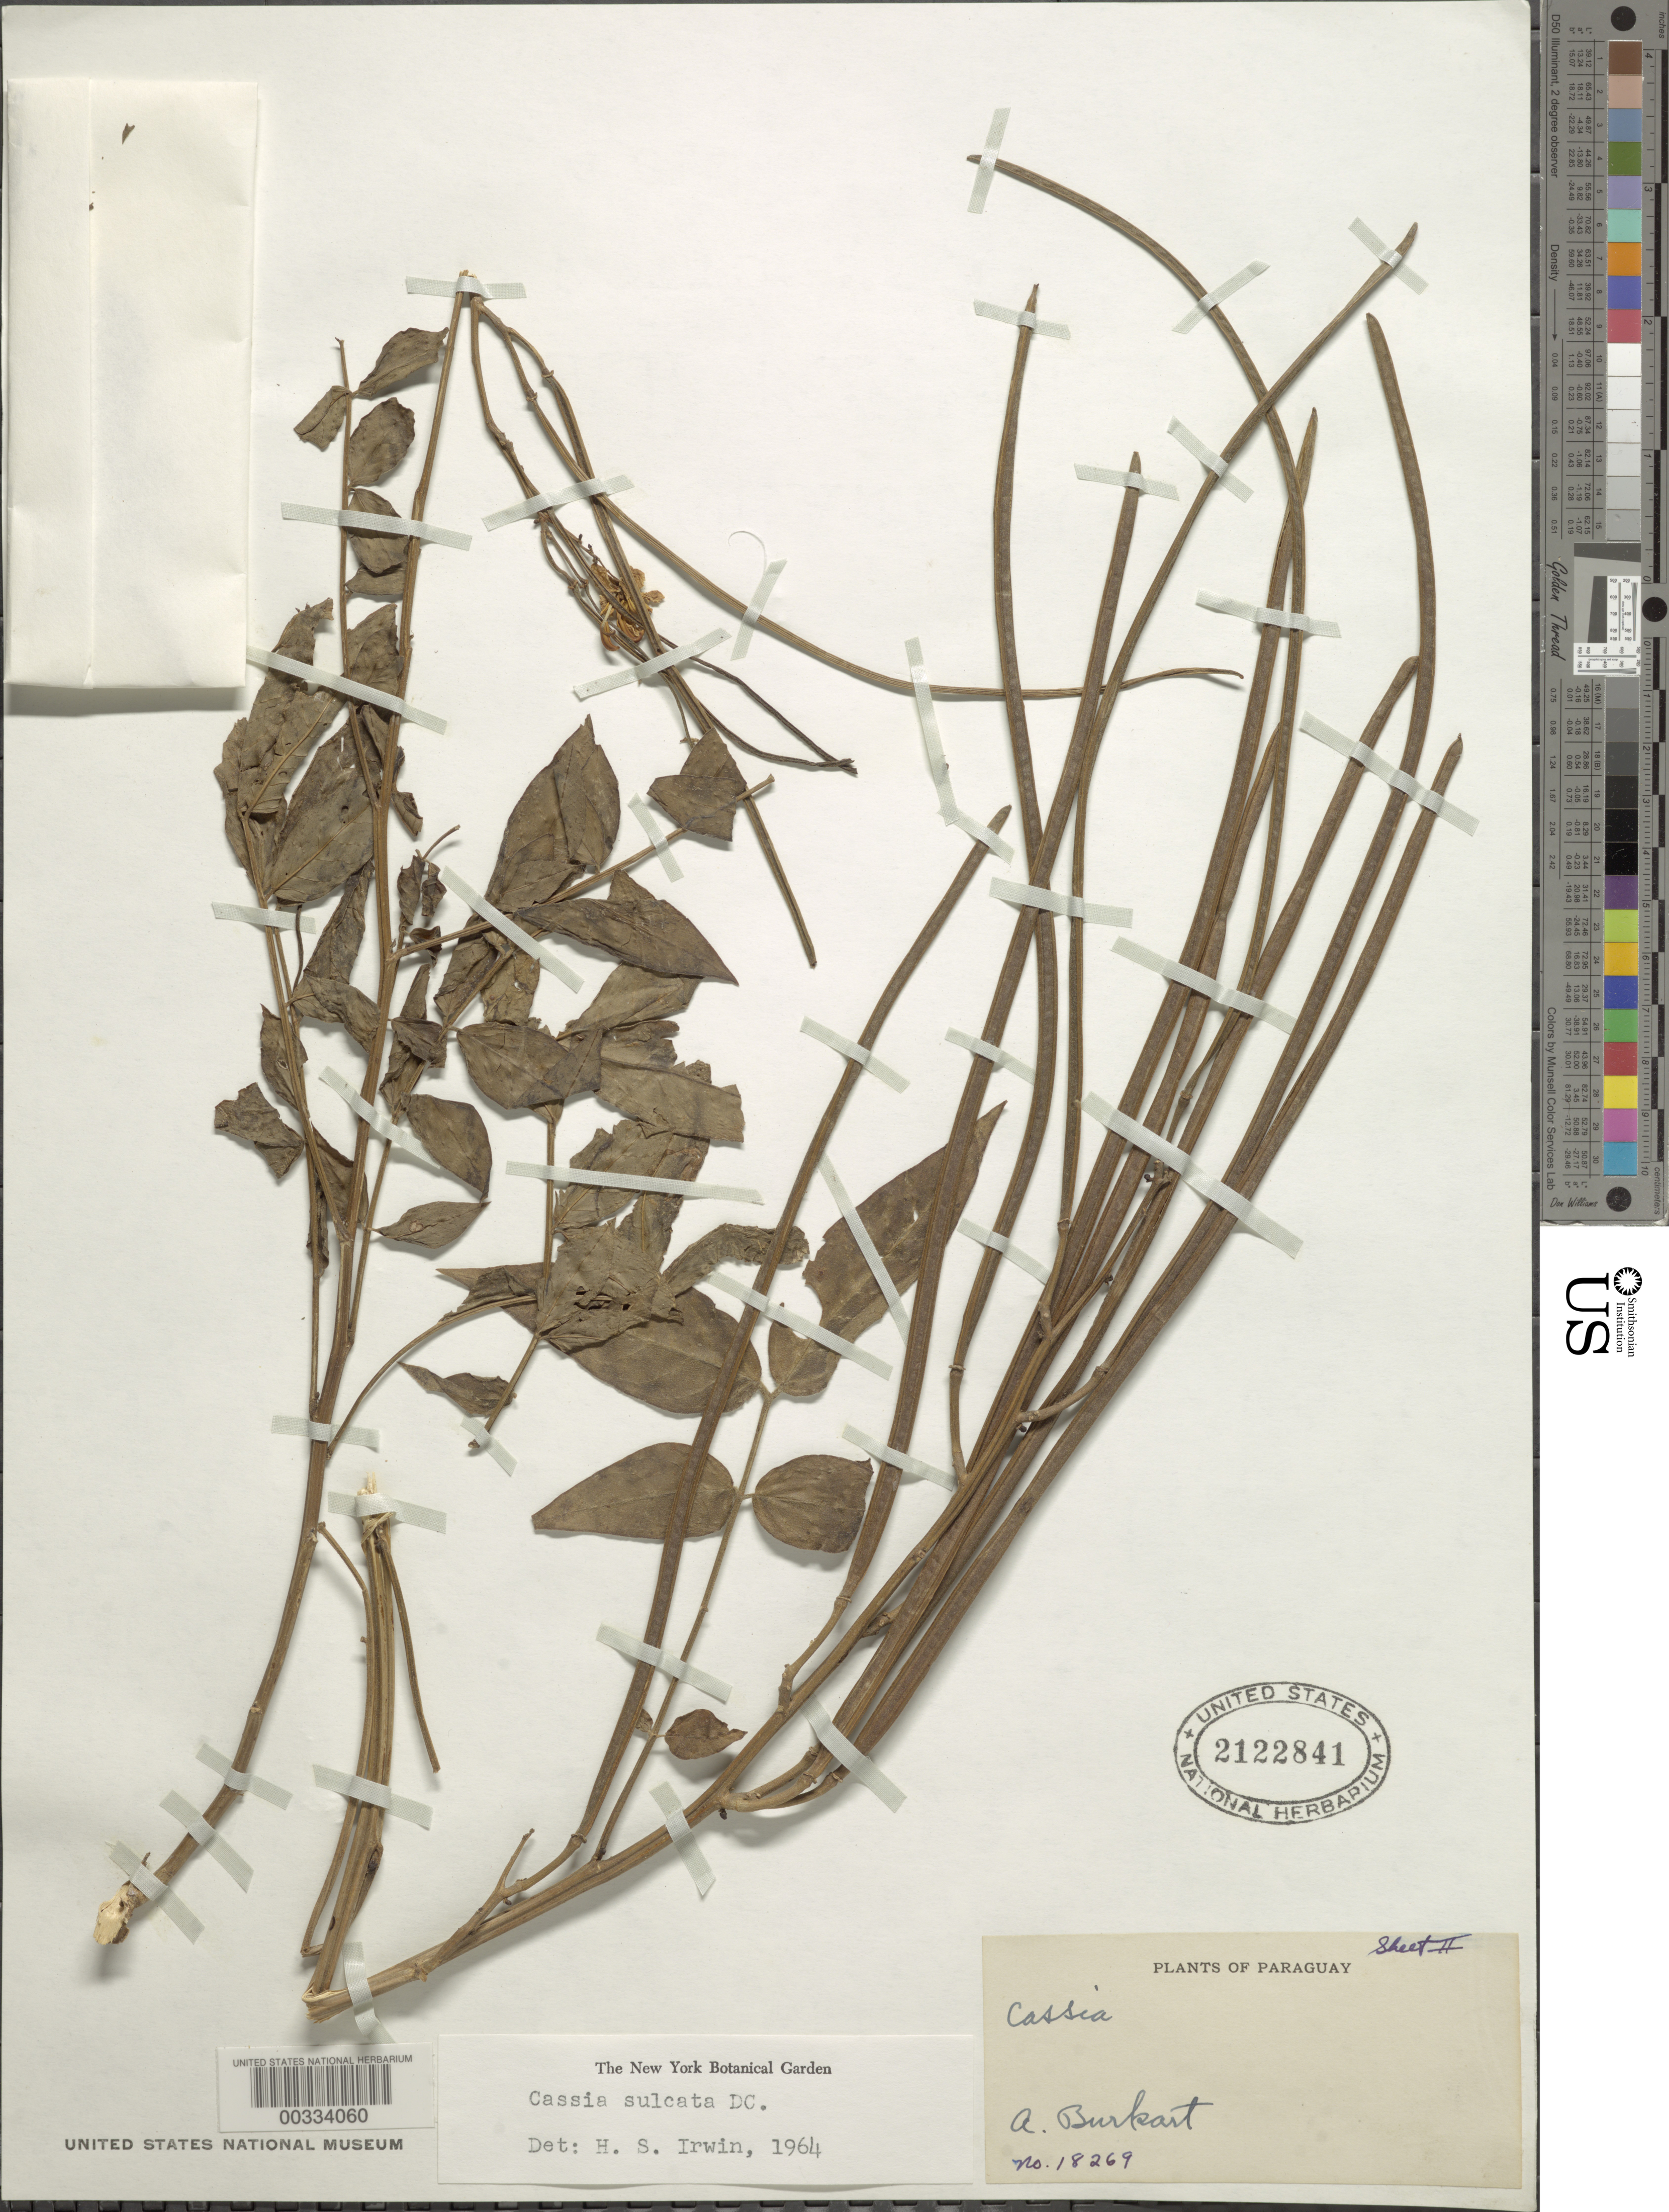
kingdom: Plantae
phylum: Tracheophyta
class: Magnoliopsida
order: Fabales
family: Fabaceae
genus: Senna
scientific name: Senna cernua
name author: (Balb.) H.S. Irwin & Barneby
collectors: A. E. Burkart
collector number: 18263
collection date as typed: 06 Apr 1950 to 08 Apr 1950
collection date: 1950-04-06/1950-04-08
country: Paraguay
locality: Asuncion a san ignacio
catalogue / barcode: US 2122841